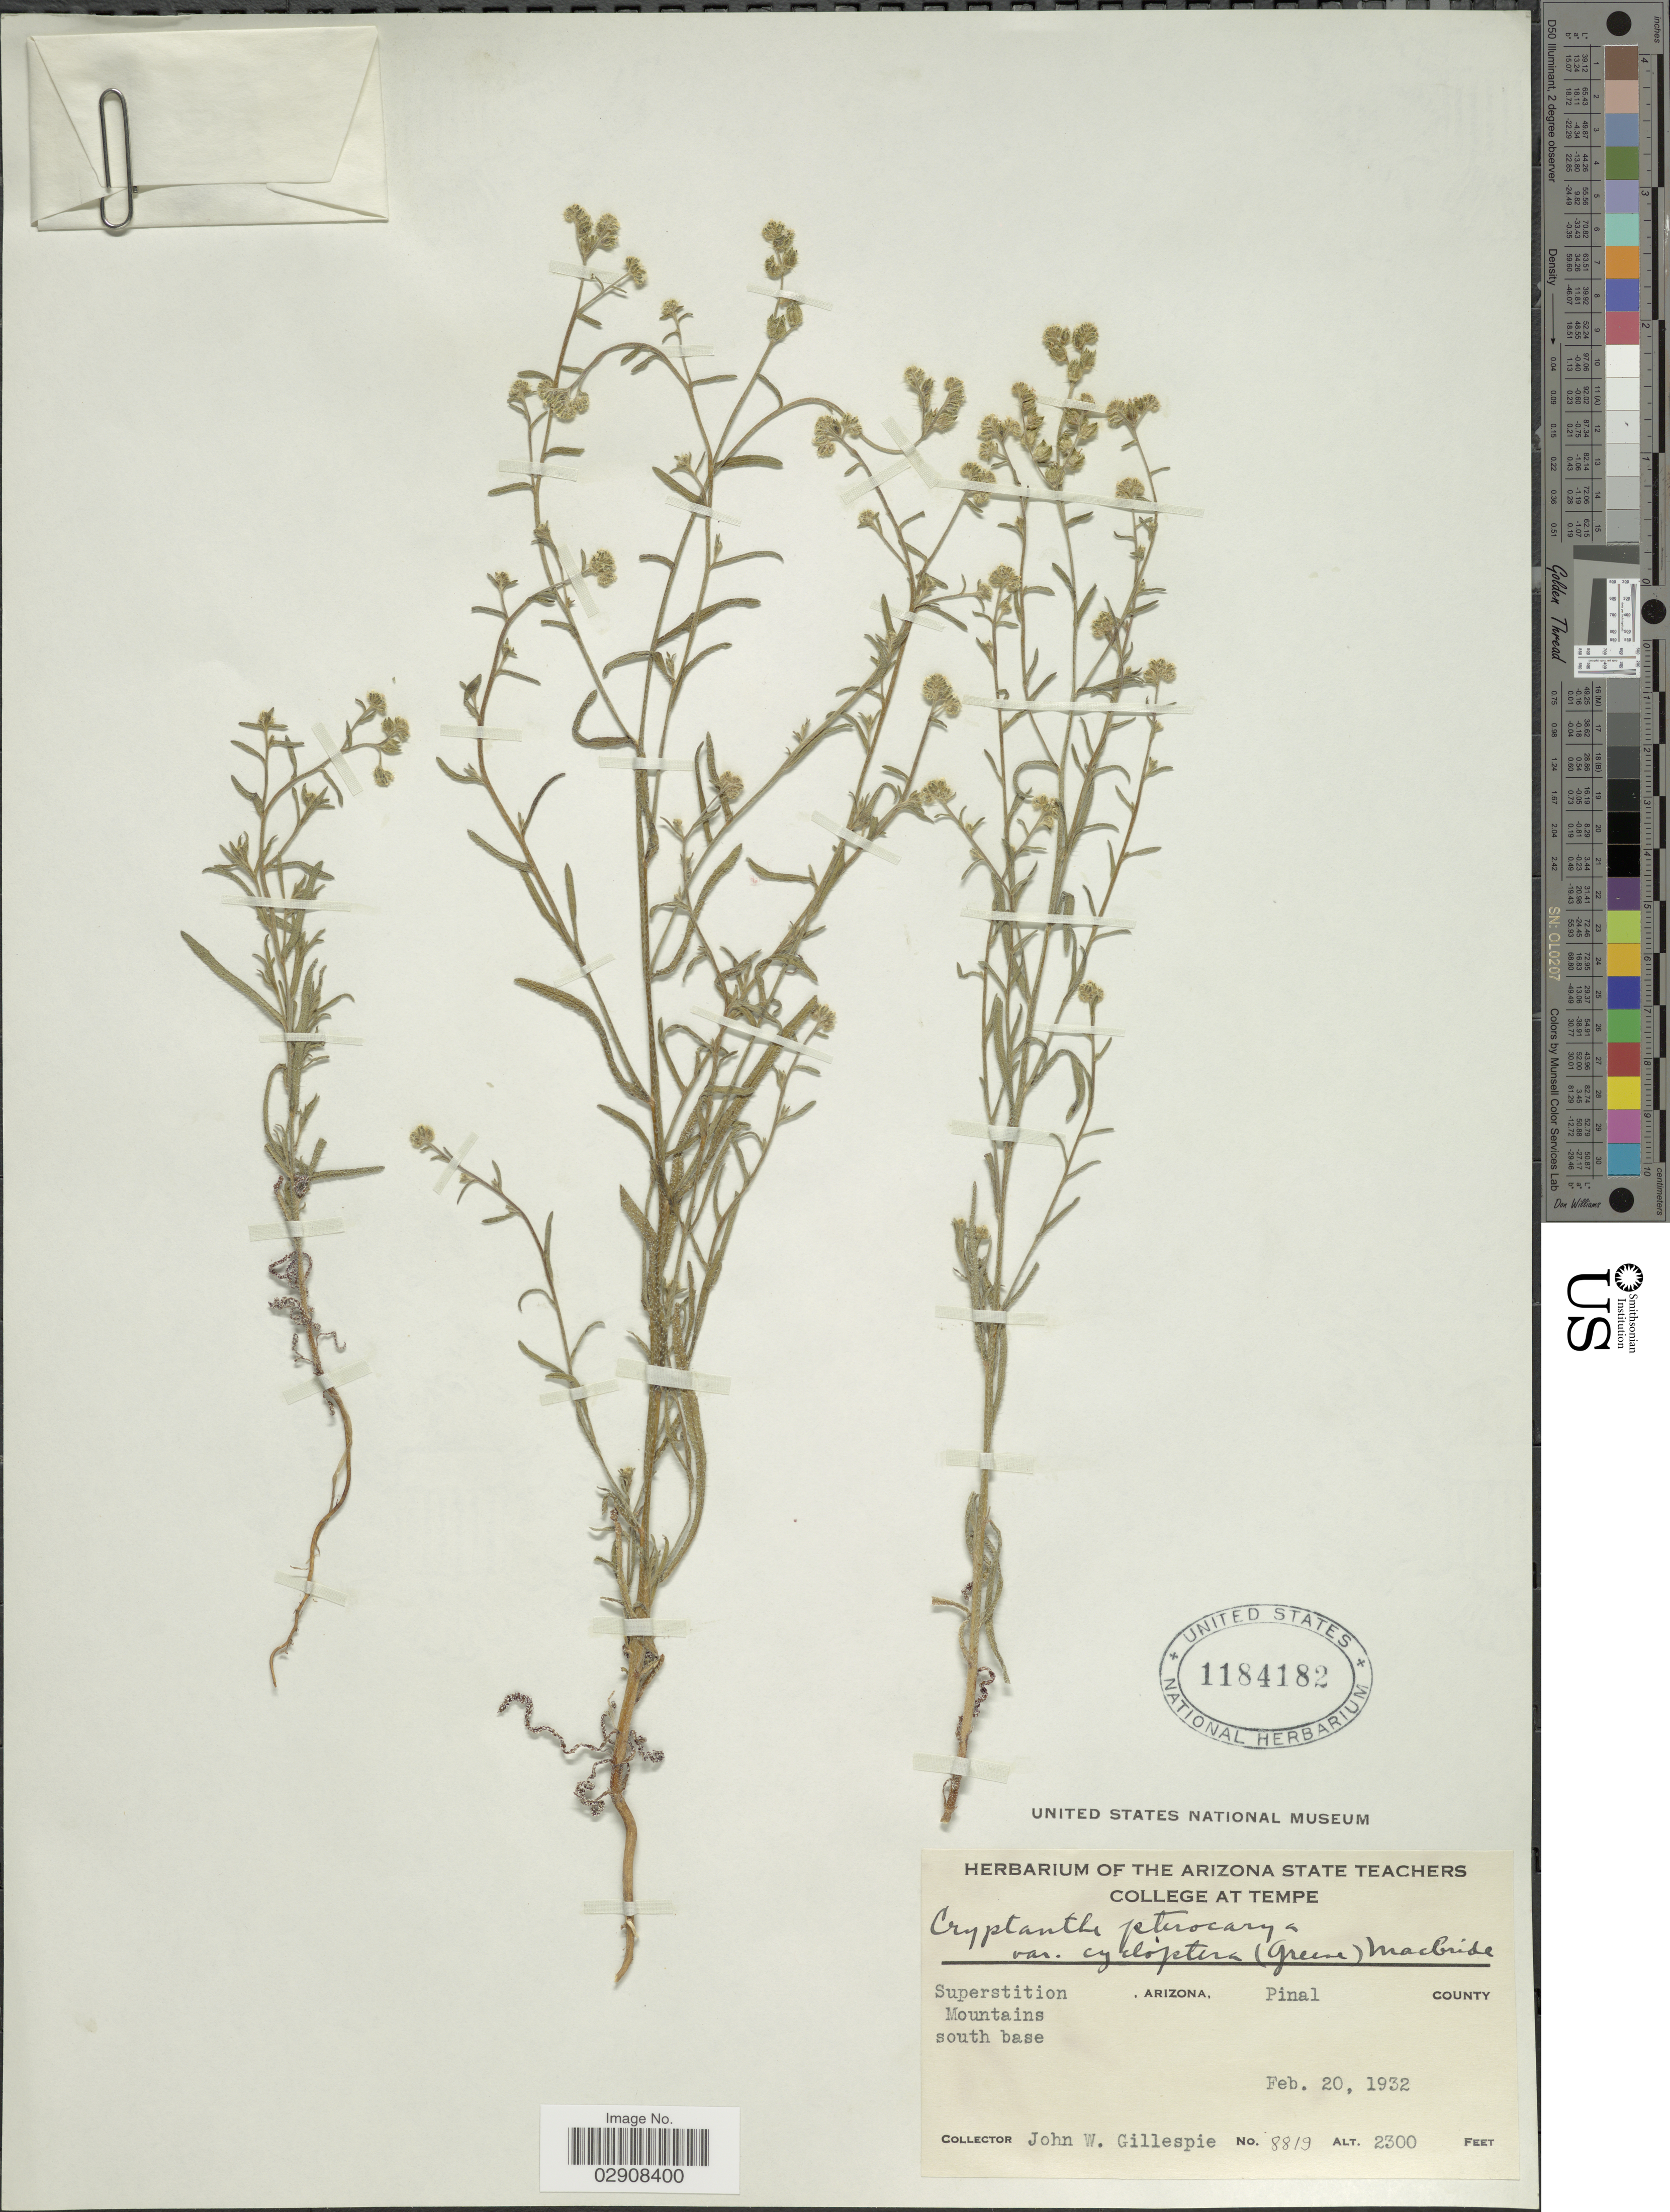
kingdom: Plantae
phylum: Tracheophyta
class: Magnoliopsida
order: Boraginales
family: Boraginaceae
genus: Cryptantha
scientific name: Cryptantha pterocarya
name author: (Torr.) Greene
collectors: J. W. Gillespie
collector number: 8819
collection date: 1932-02-20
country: United States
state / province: Arizona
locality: Superstition Mountains, south base. Pinal County.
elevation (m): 701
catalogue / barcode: US 1184182